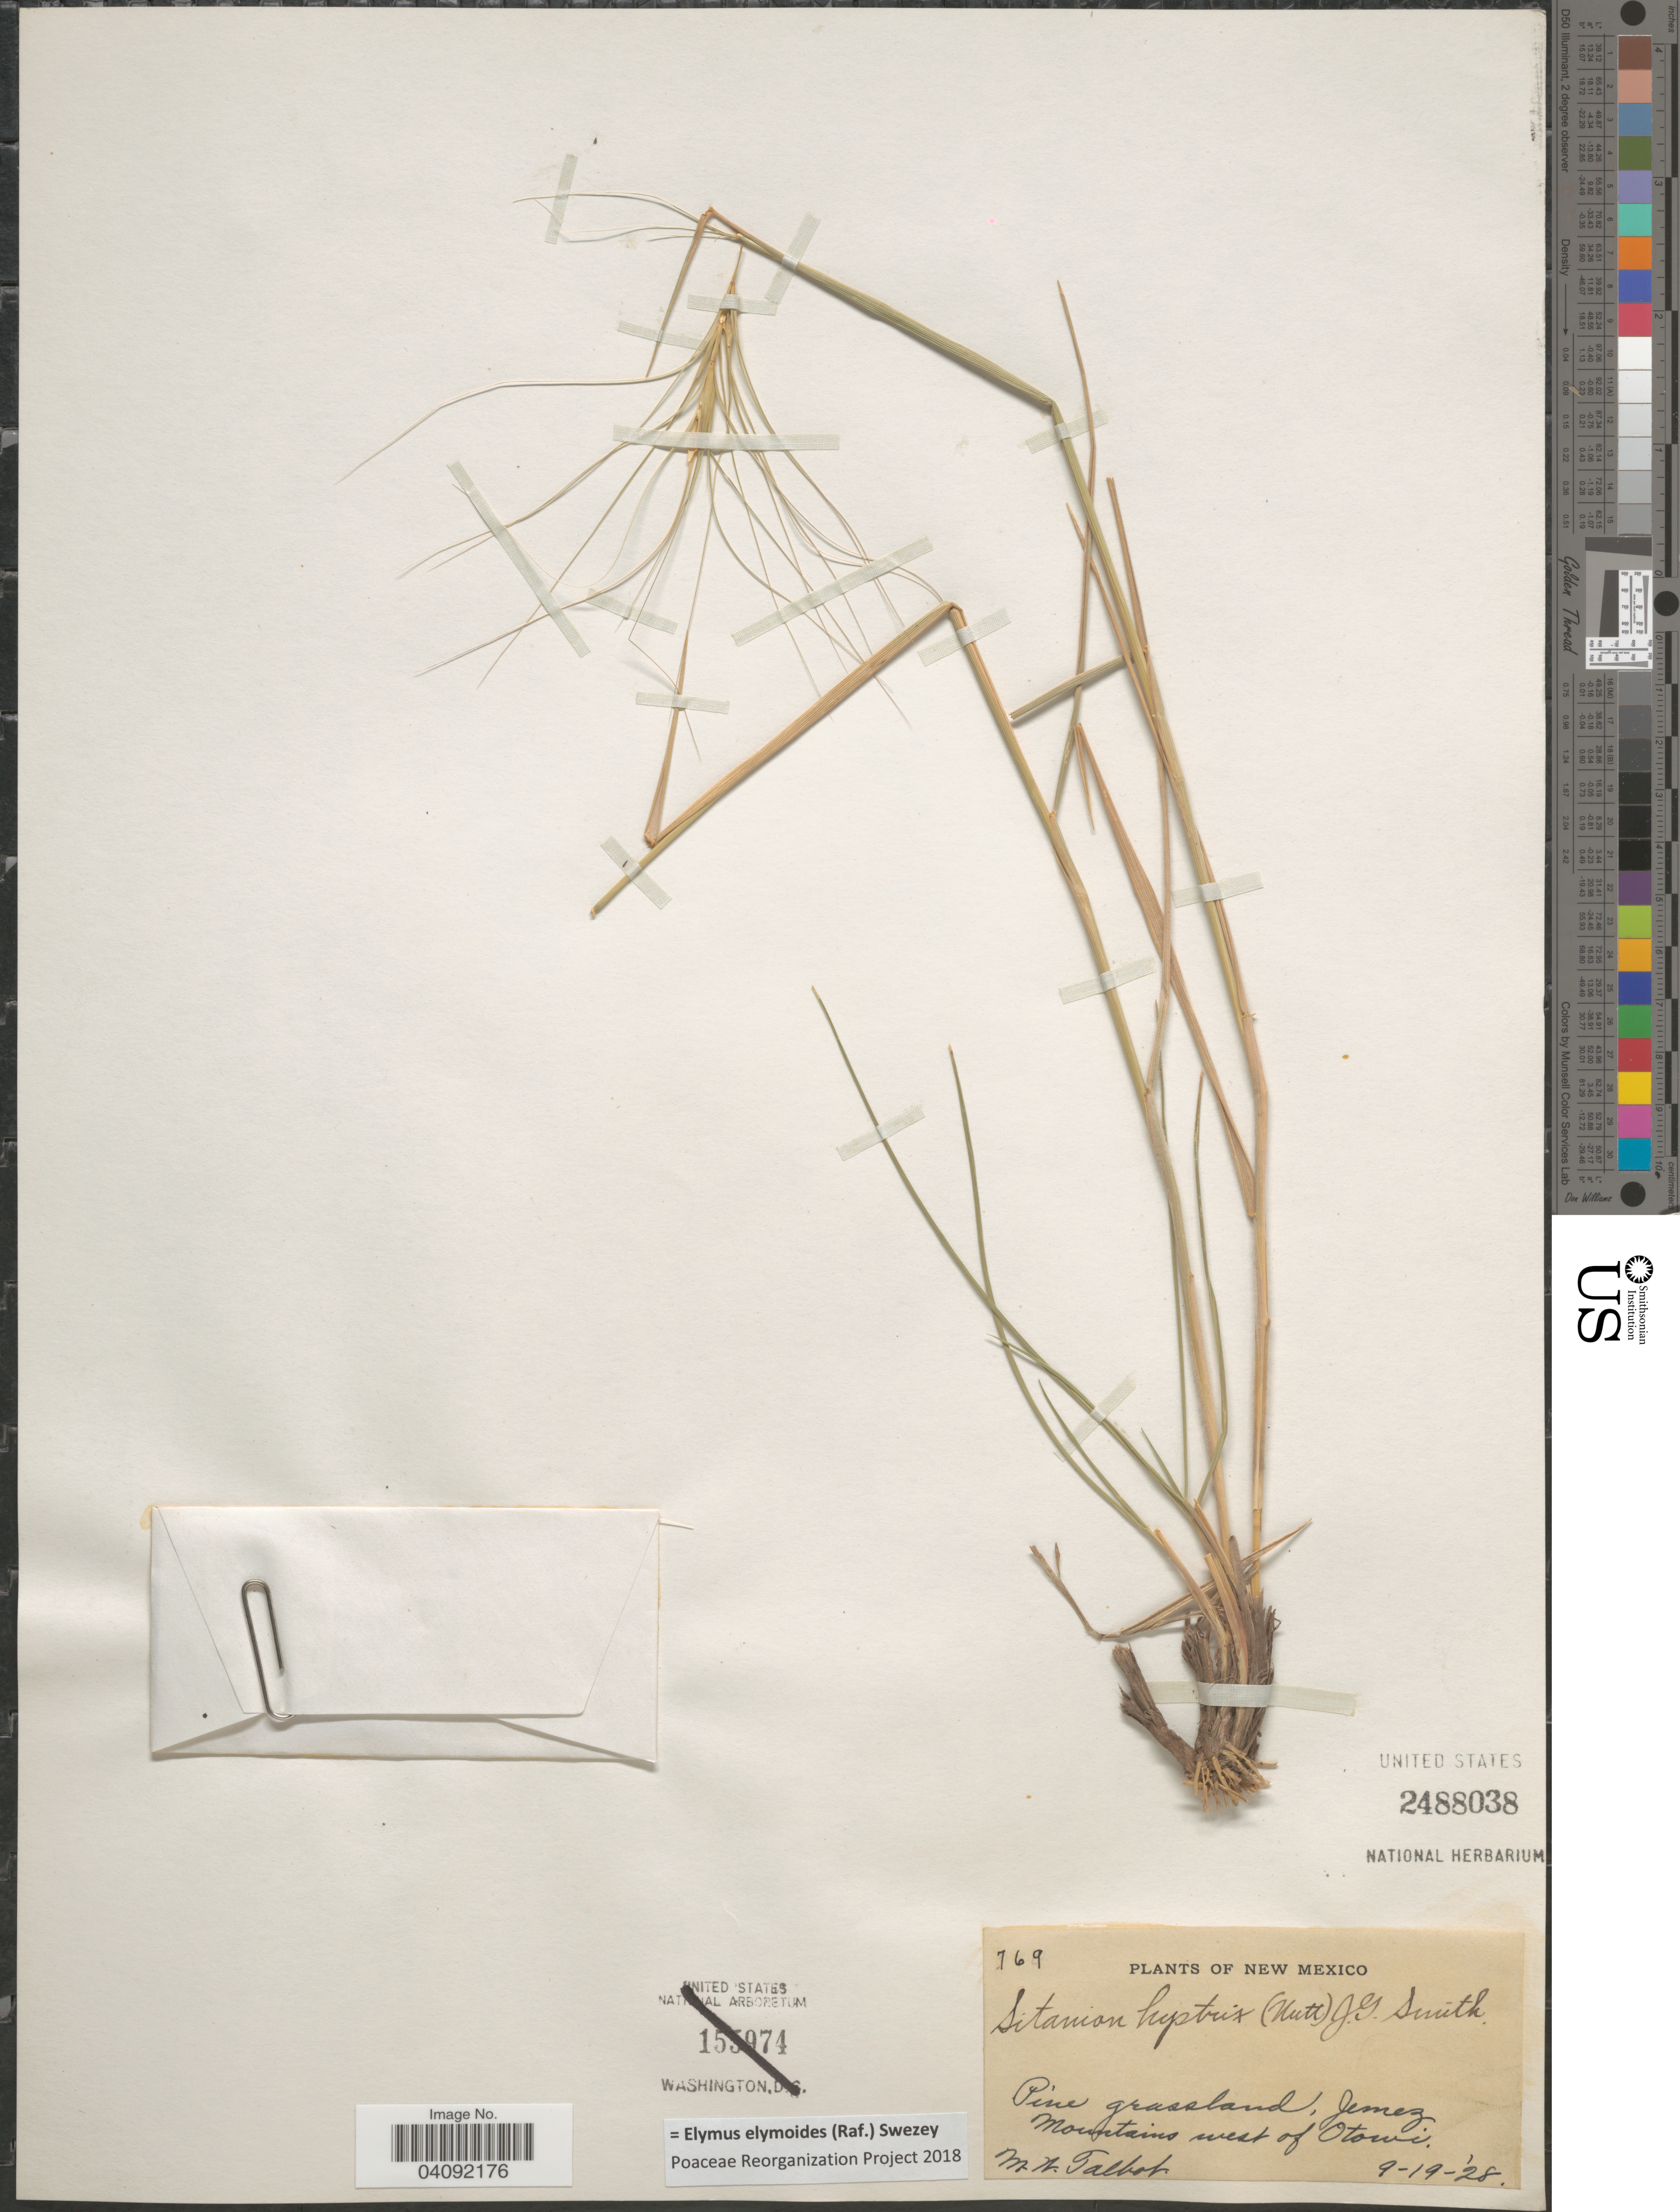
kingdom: Plantae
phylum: Tracheophyta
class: Liliopsida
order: Poales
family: Poaceae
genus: Elymus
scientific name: Elymus elymoides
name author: (Raf.) Swezey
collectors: M. Talbot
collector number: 769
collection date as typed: Transcribed d/m/y: 19/9/28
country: United States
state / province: New Mexico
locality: Pine grassland, Jemez Mountains west of Otowi.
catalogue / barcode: US 2488038